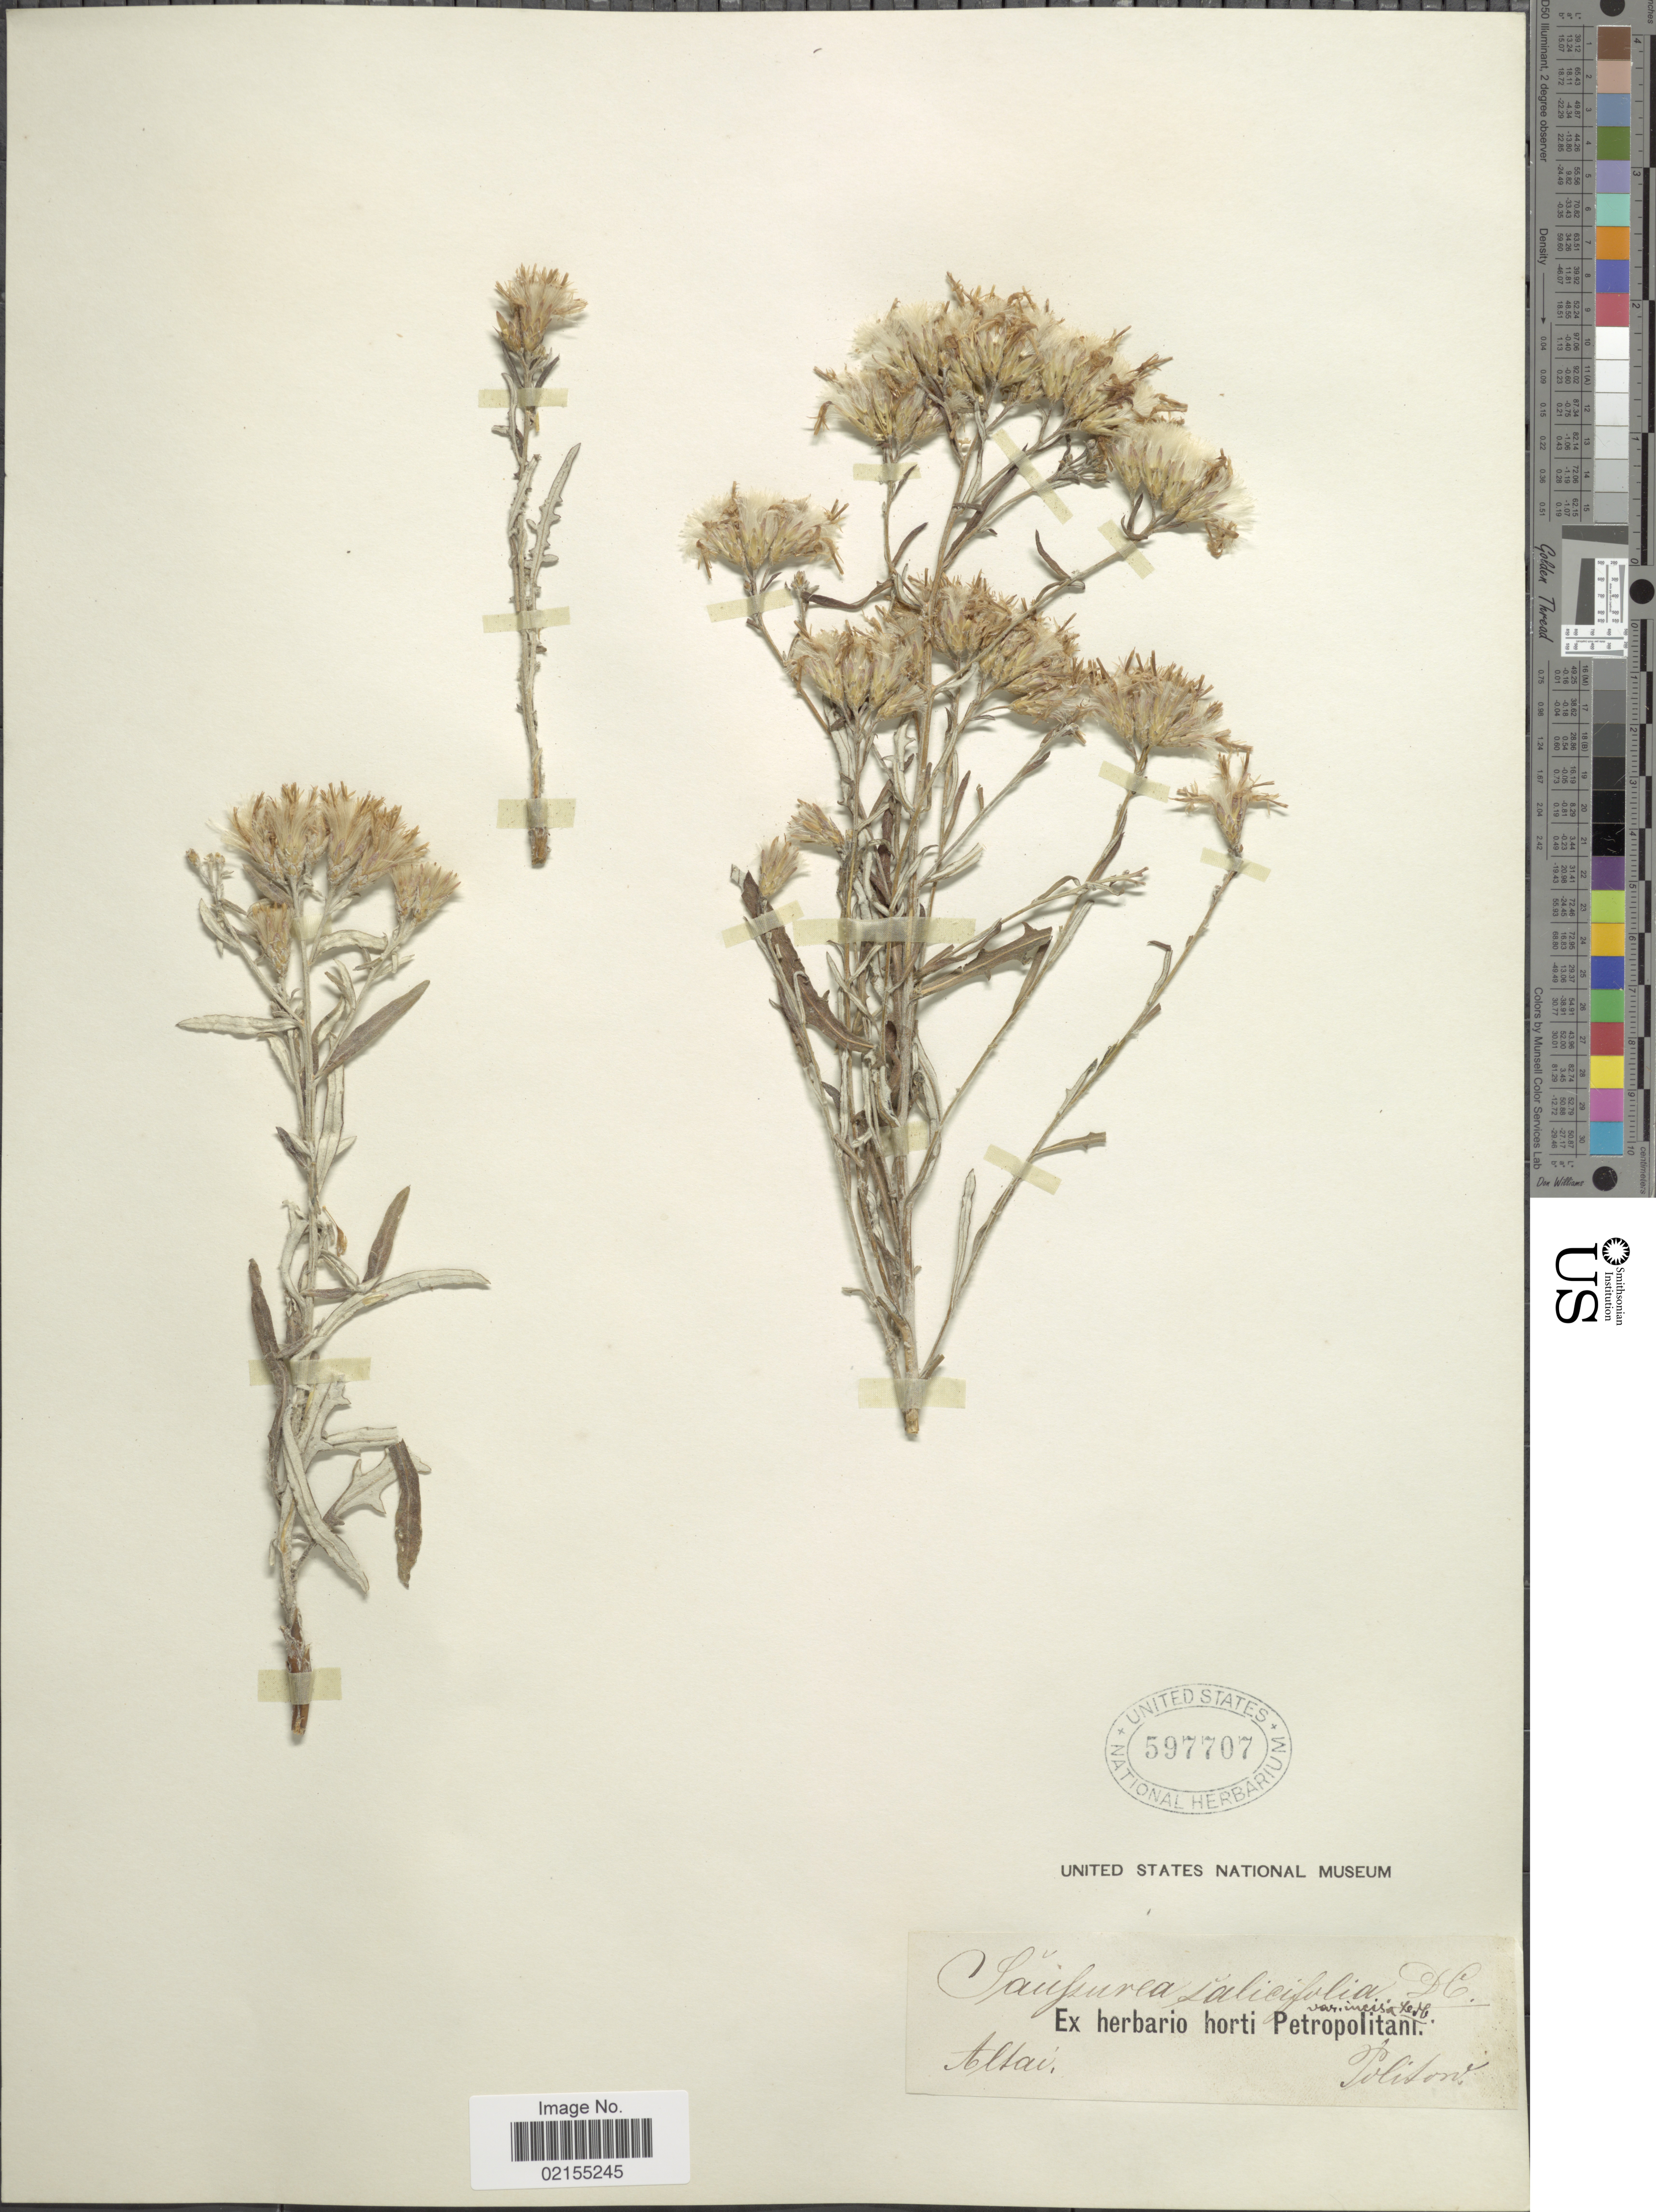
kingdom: Plantae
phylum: Tracheophyta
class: Magnoliopsida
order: Asterales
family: Asteraceae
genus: Saussurea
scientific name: Saussurea salicifolia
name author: (L.) DC.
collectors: -. Politow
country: Russian Federation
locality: Altai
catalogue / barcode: US 597707